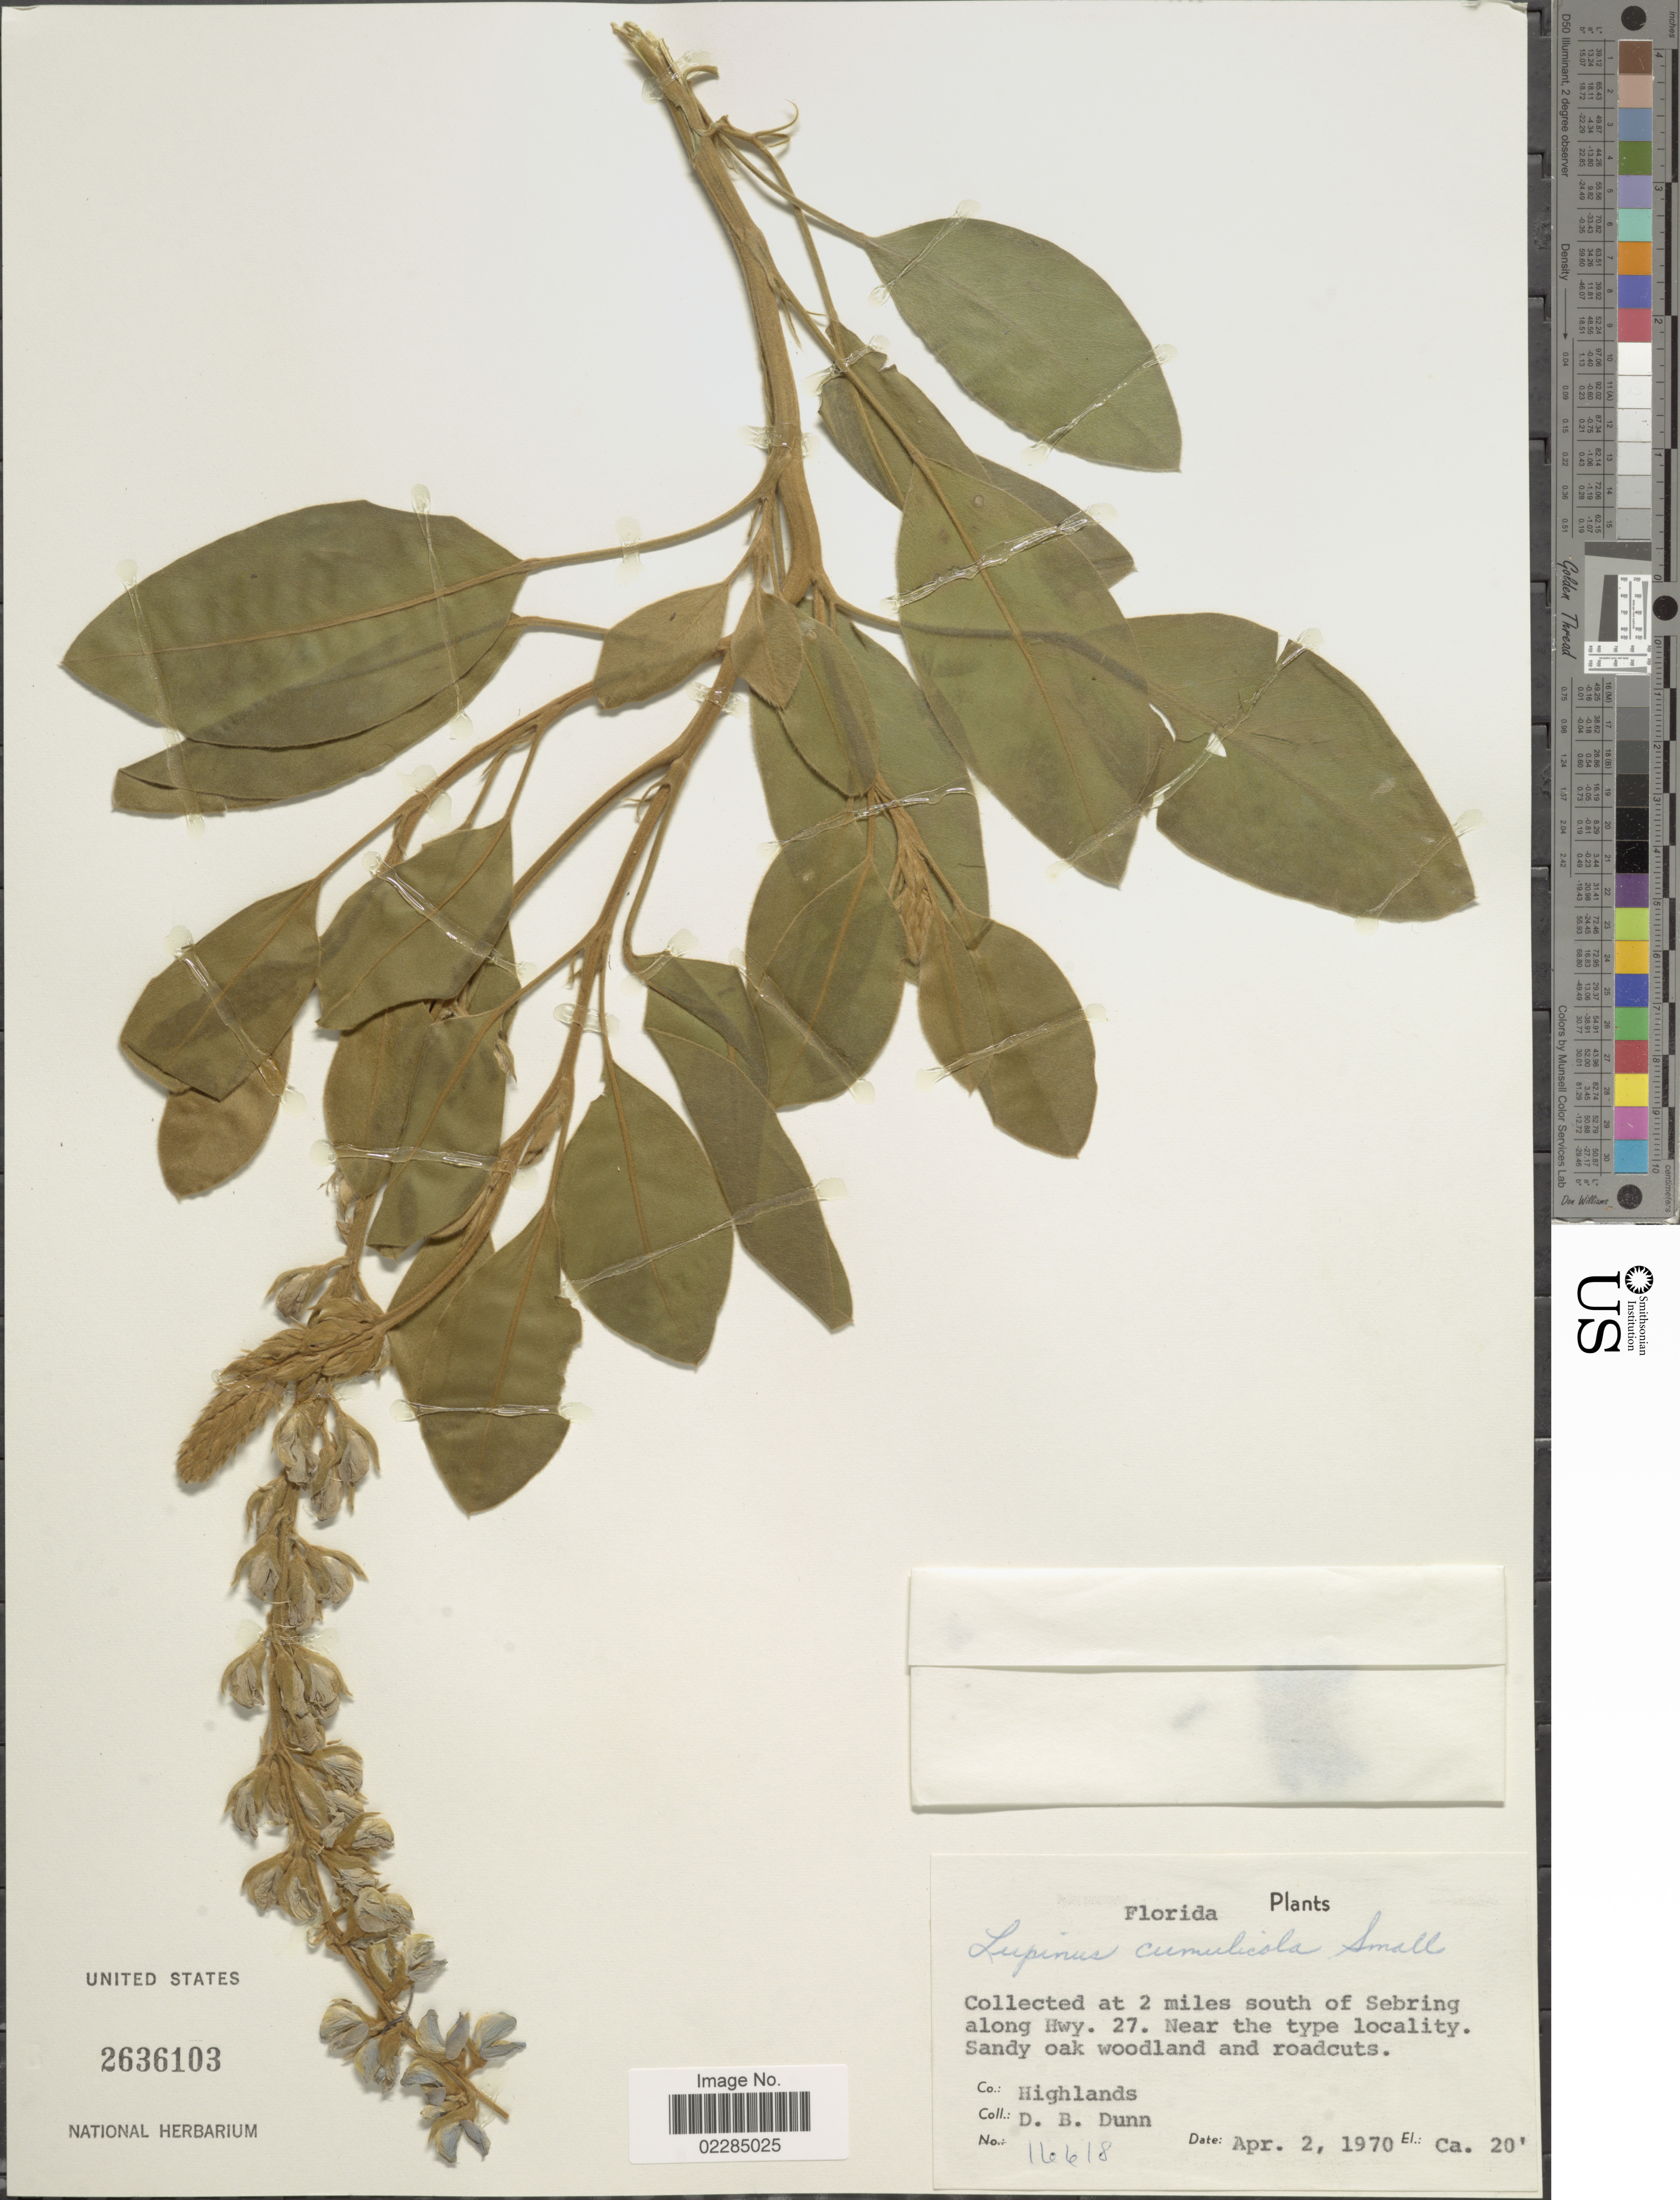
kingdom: Plantae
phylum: Tracheophyta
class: Magnoliopsida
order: Fabales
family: Fabaceae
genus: Lupinus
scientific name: Lupinus cumulicola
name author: Small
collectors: D. B. Dunn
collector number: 16618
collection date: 1970-04-02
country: United States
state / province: Florida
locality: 2 miles south of Sebring along Hwy. 27. Co. Highlands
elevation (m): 6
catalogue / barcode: US 2636103